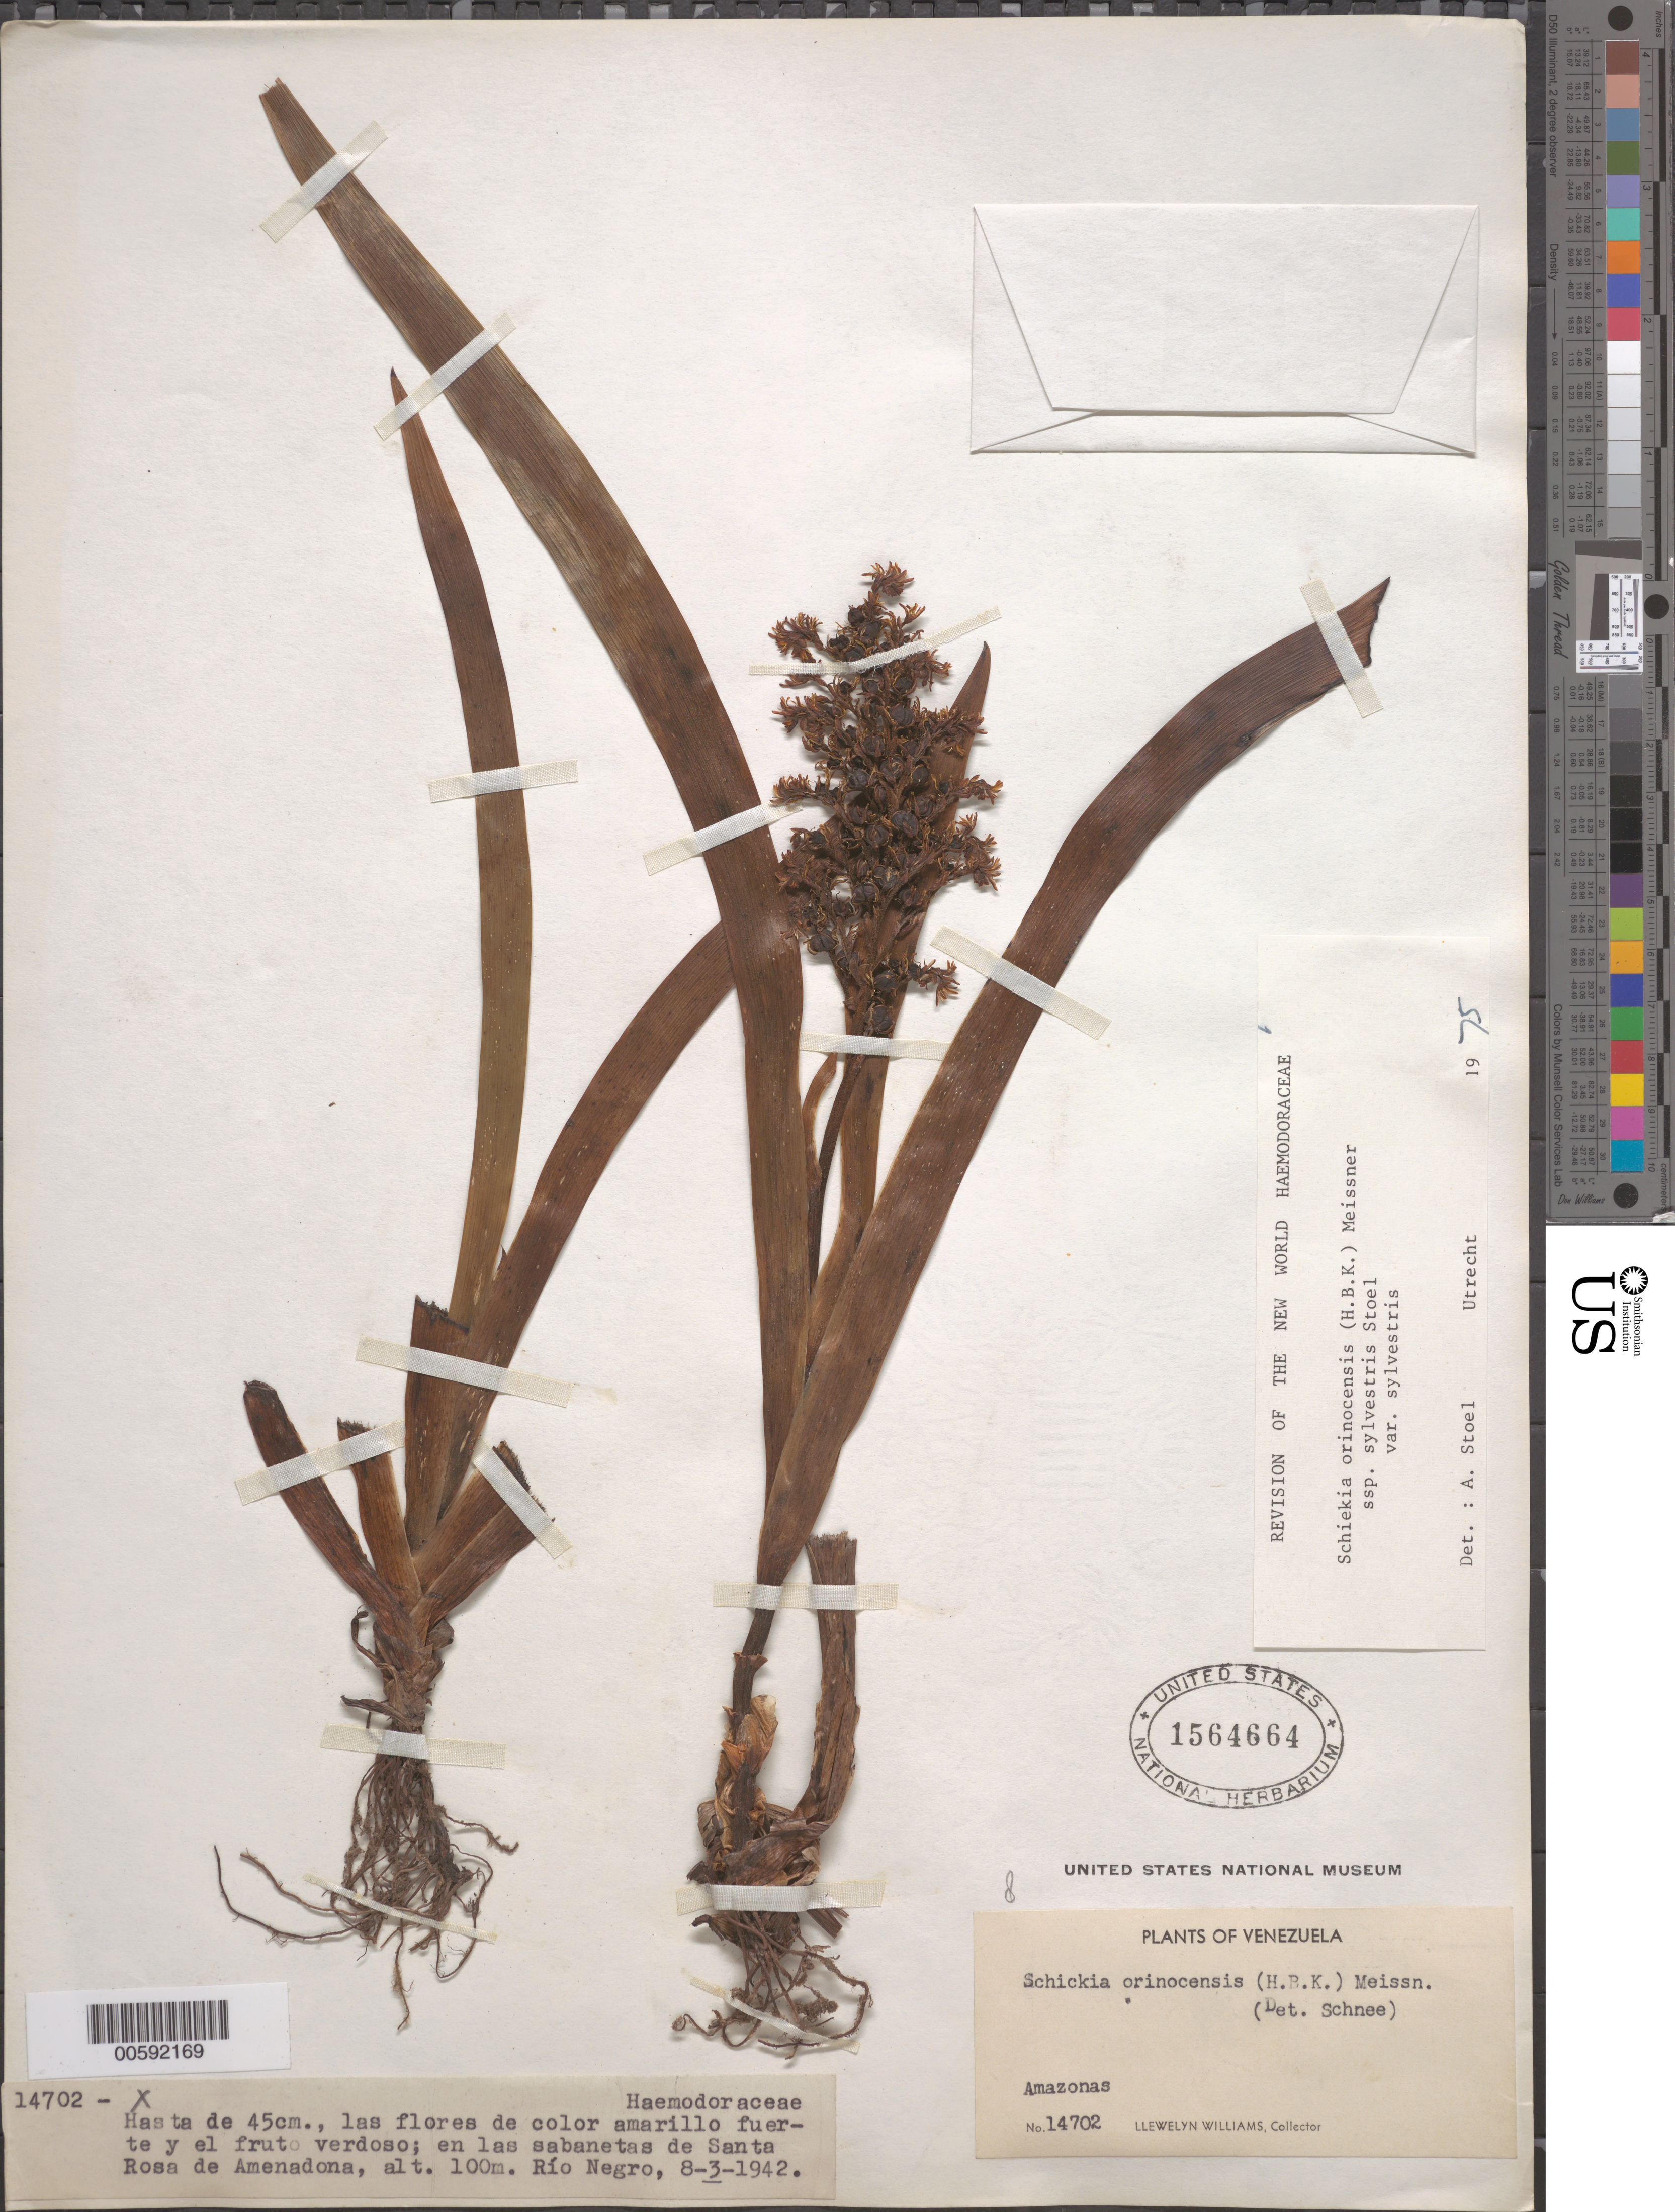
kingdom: Plantae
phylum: Tracheophyta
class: Liliopsida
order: Commelinales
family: Haemodoraceae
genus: Schiekia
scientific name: Schiekia orinocensis subsp. silvestris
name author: Maas & Stoel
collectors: Ll. Williams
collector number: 14702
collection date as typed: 03 Aug 1942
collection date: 1942-08-03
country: Venezuela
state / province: Amazonas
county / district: Río Negro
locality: Santa Rosa de Amenadona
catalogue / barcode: US 1564664